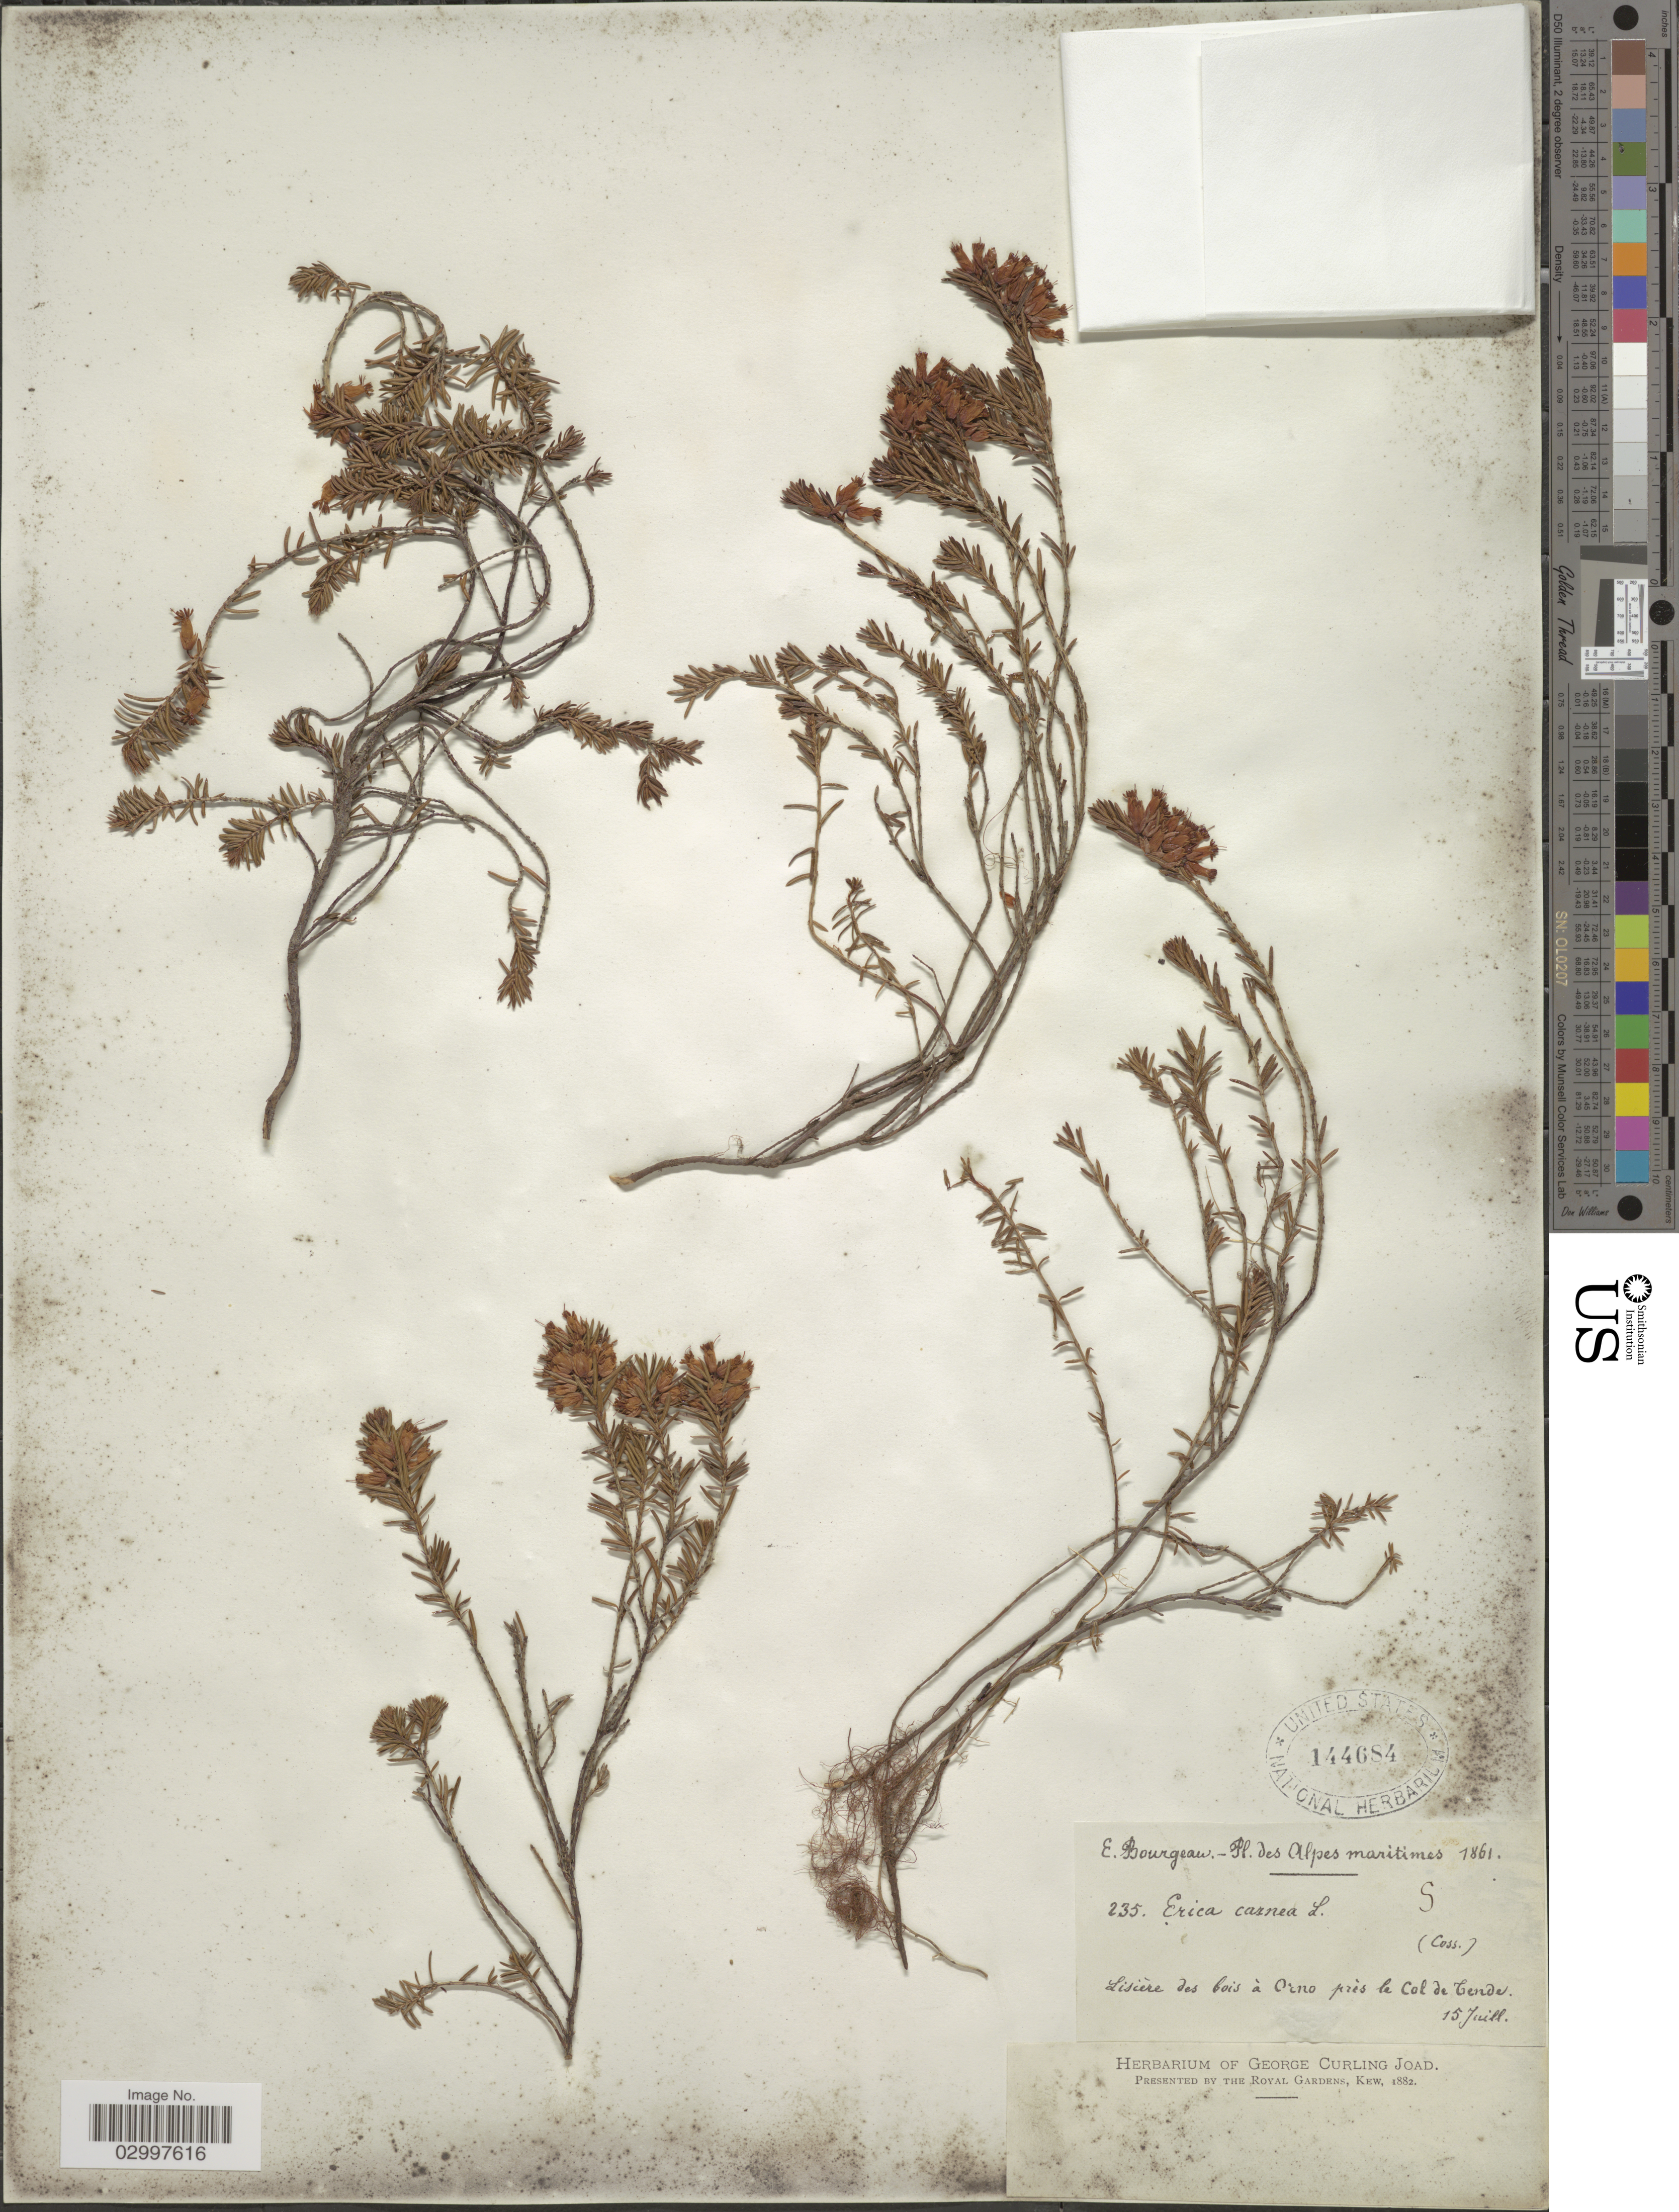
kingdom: Plantae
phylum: Tracheophyta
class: Magnoliopsida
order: Ericales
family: Ericaceae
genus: Erica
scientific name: Erica carnea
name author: L.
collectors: E. Bourgeau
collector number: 235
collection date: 1861-07-15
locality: Alpes maritimes. Lisiére des bois à Orno près le Col de Tende.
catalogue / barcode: US 144684